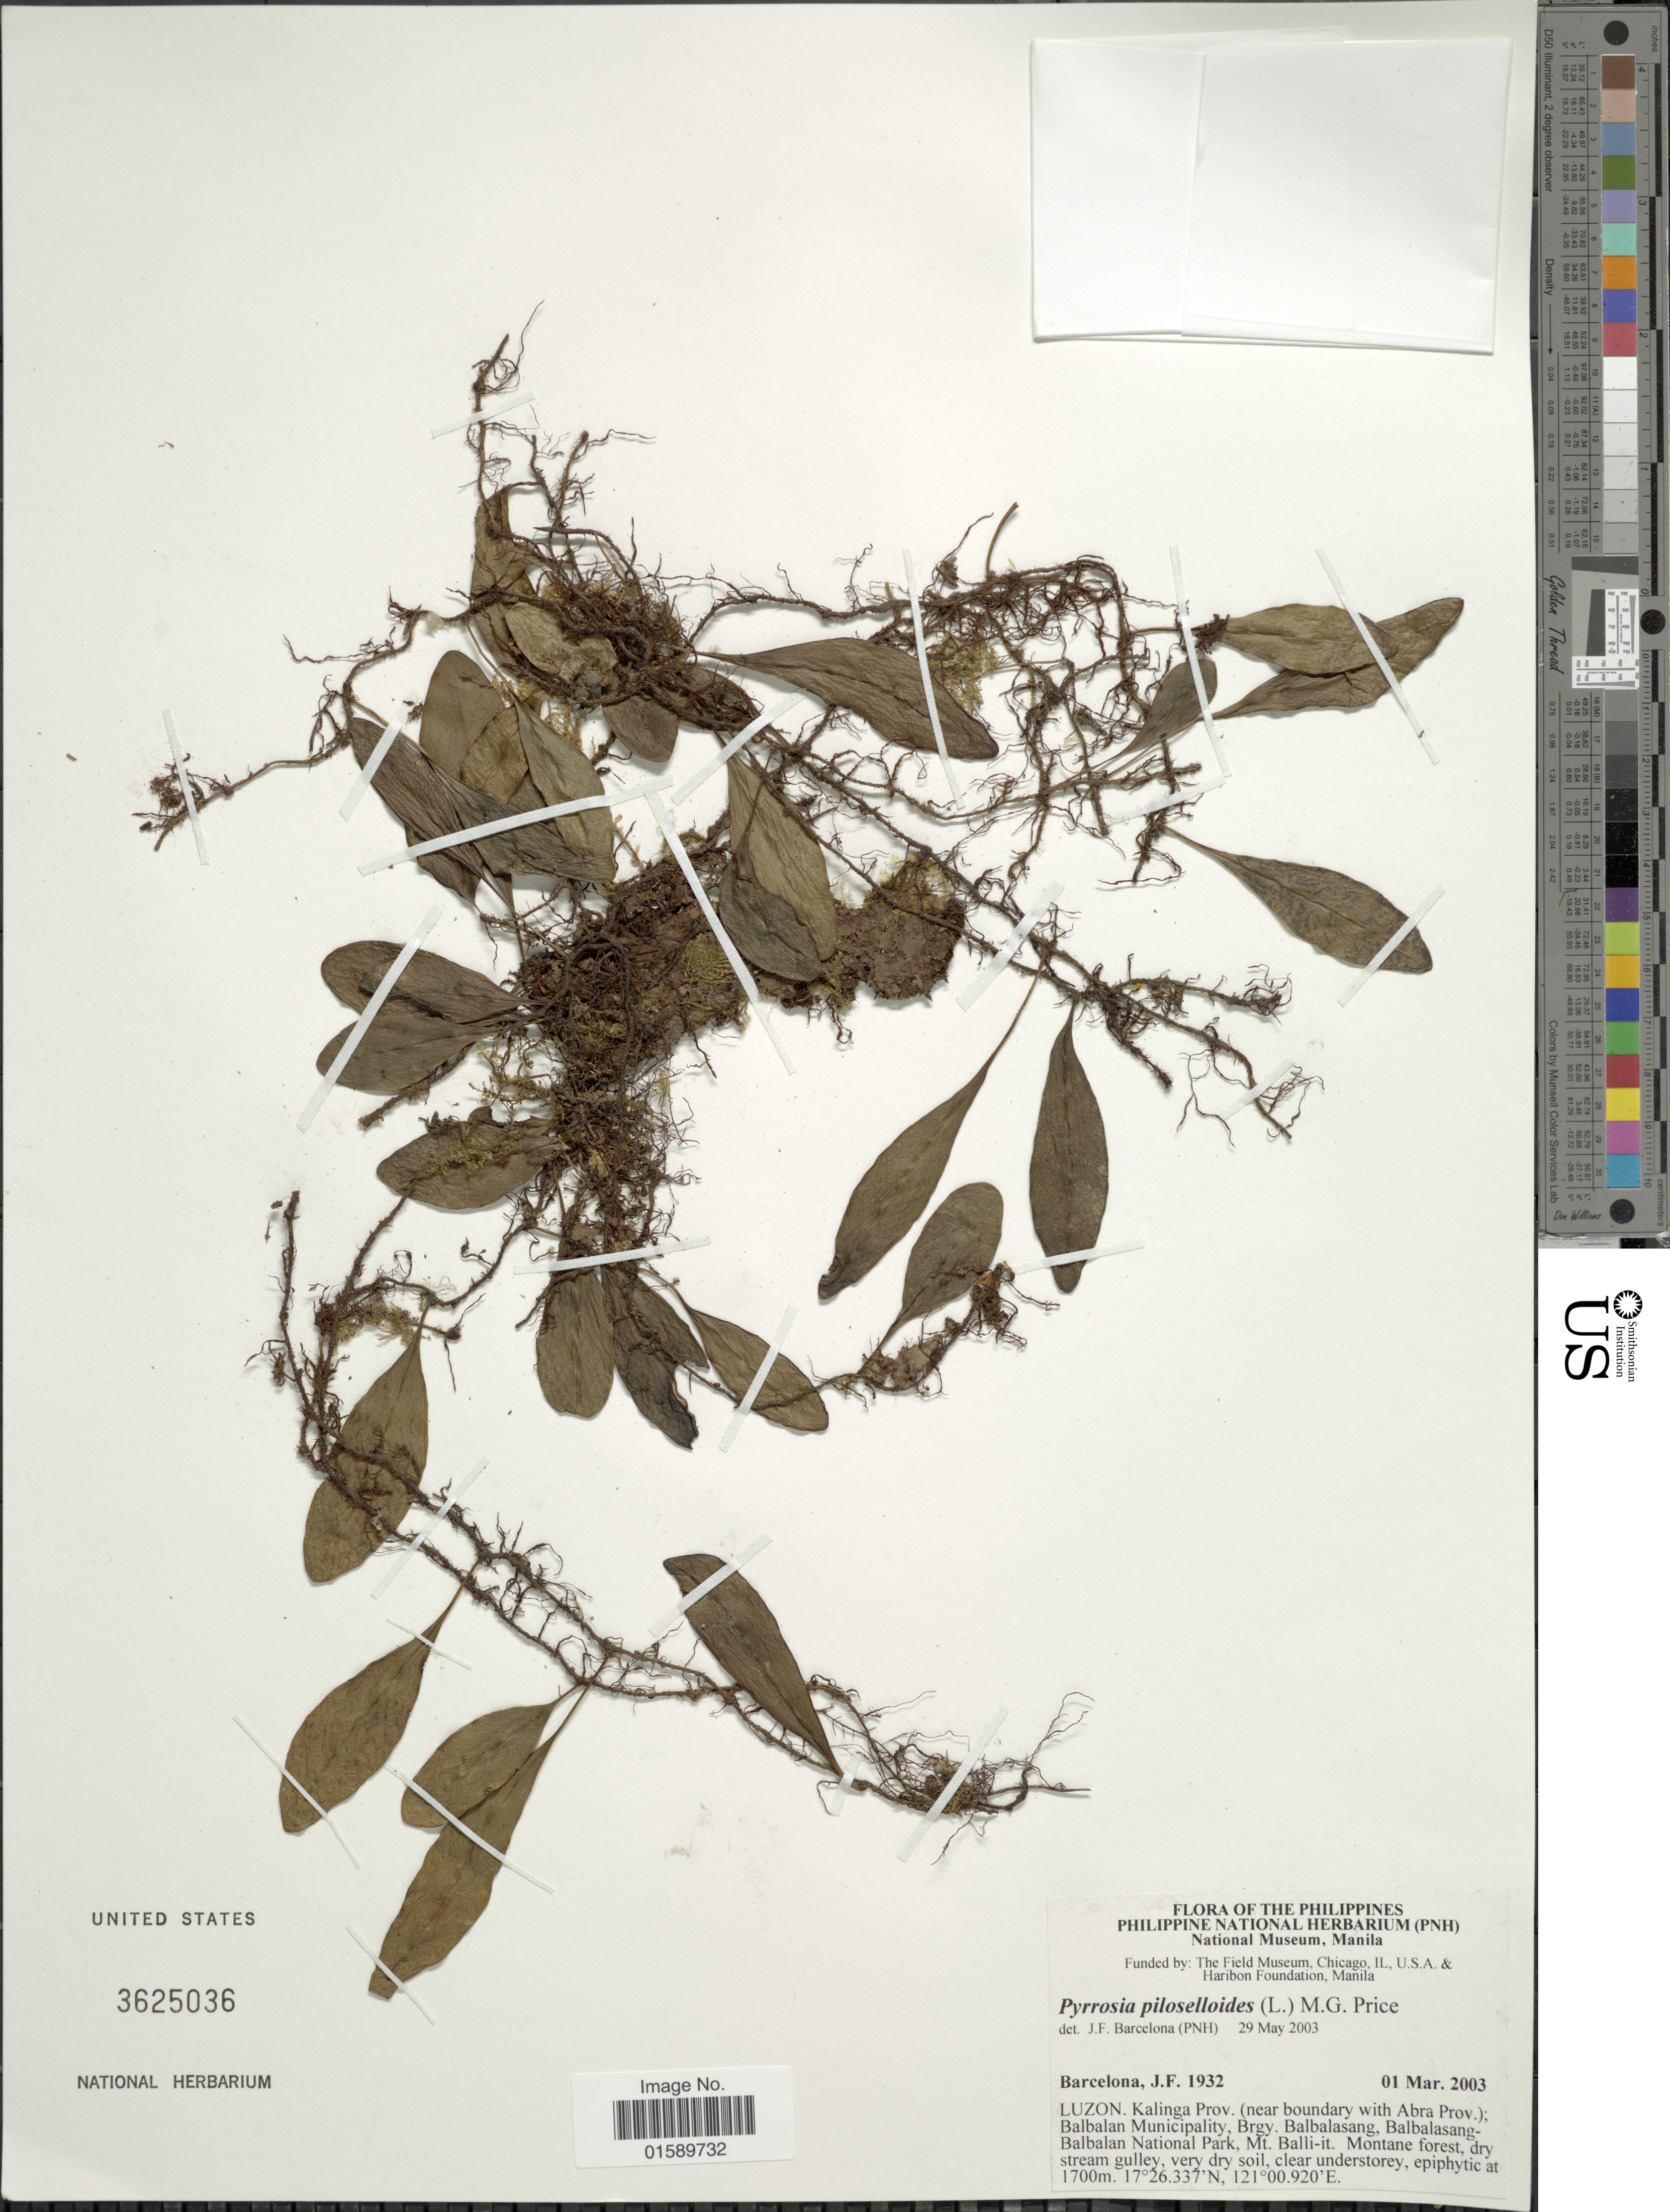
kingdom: Plantae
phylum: Tracheophyta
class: Polypodiopsida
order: Polypodiales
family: Polypodiaceae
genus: Pyrrosia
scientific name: Pyrrosia piloselloides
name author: (L.) M.G. Price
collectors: J. F. Barcelona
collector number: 1932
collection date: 2003-03-01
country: Philippines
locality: Luzon, Kalinga Prov. (near boundary with Abra Prov); Balbalan Municipality, Brgy Balbalasang, Balbalasang-Balbalan National Park, Mt. Balli-it.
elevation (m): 1700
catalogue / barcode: US 3625036